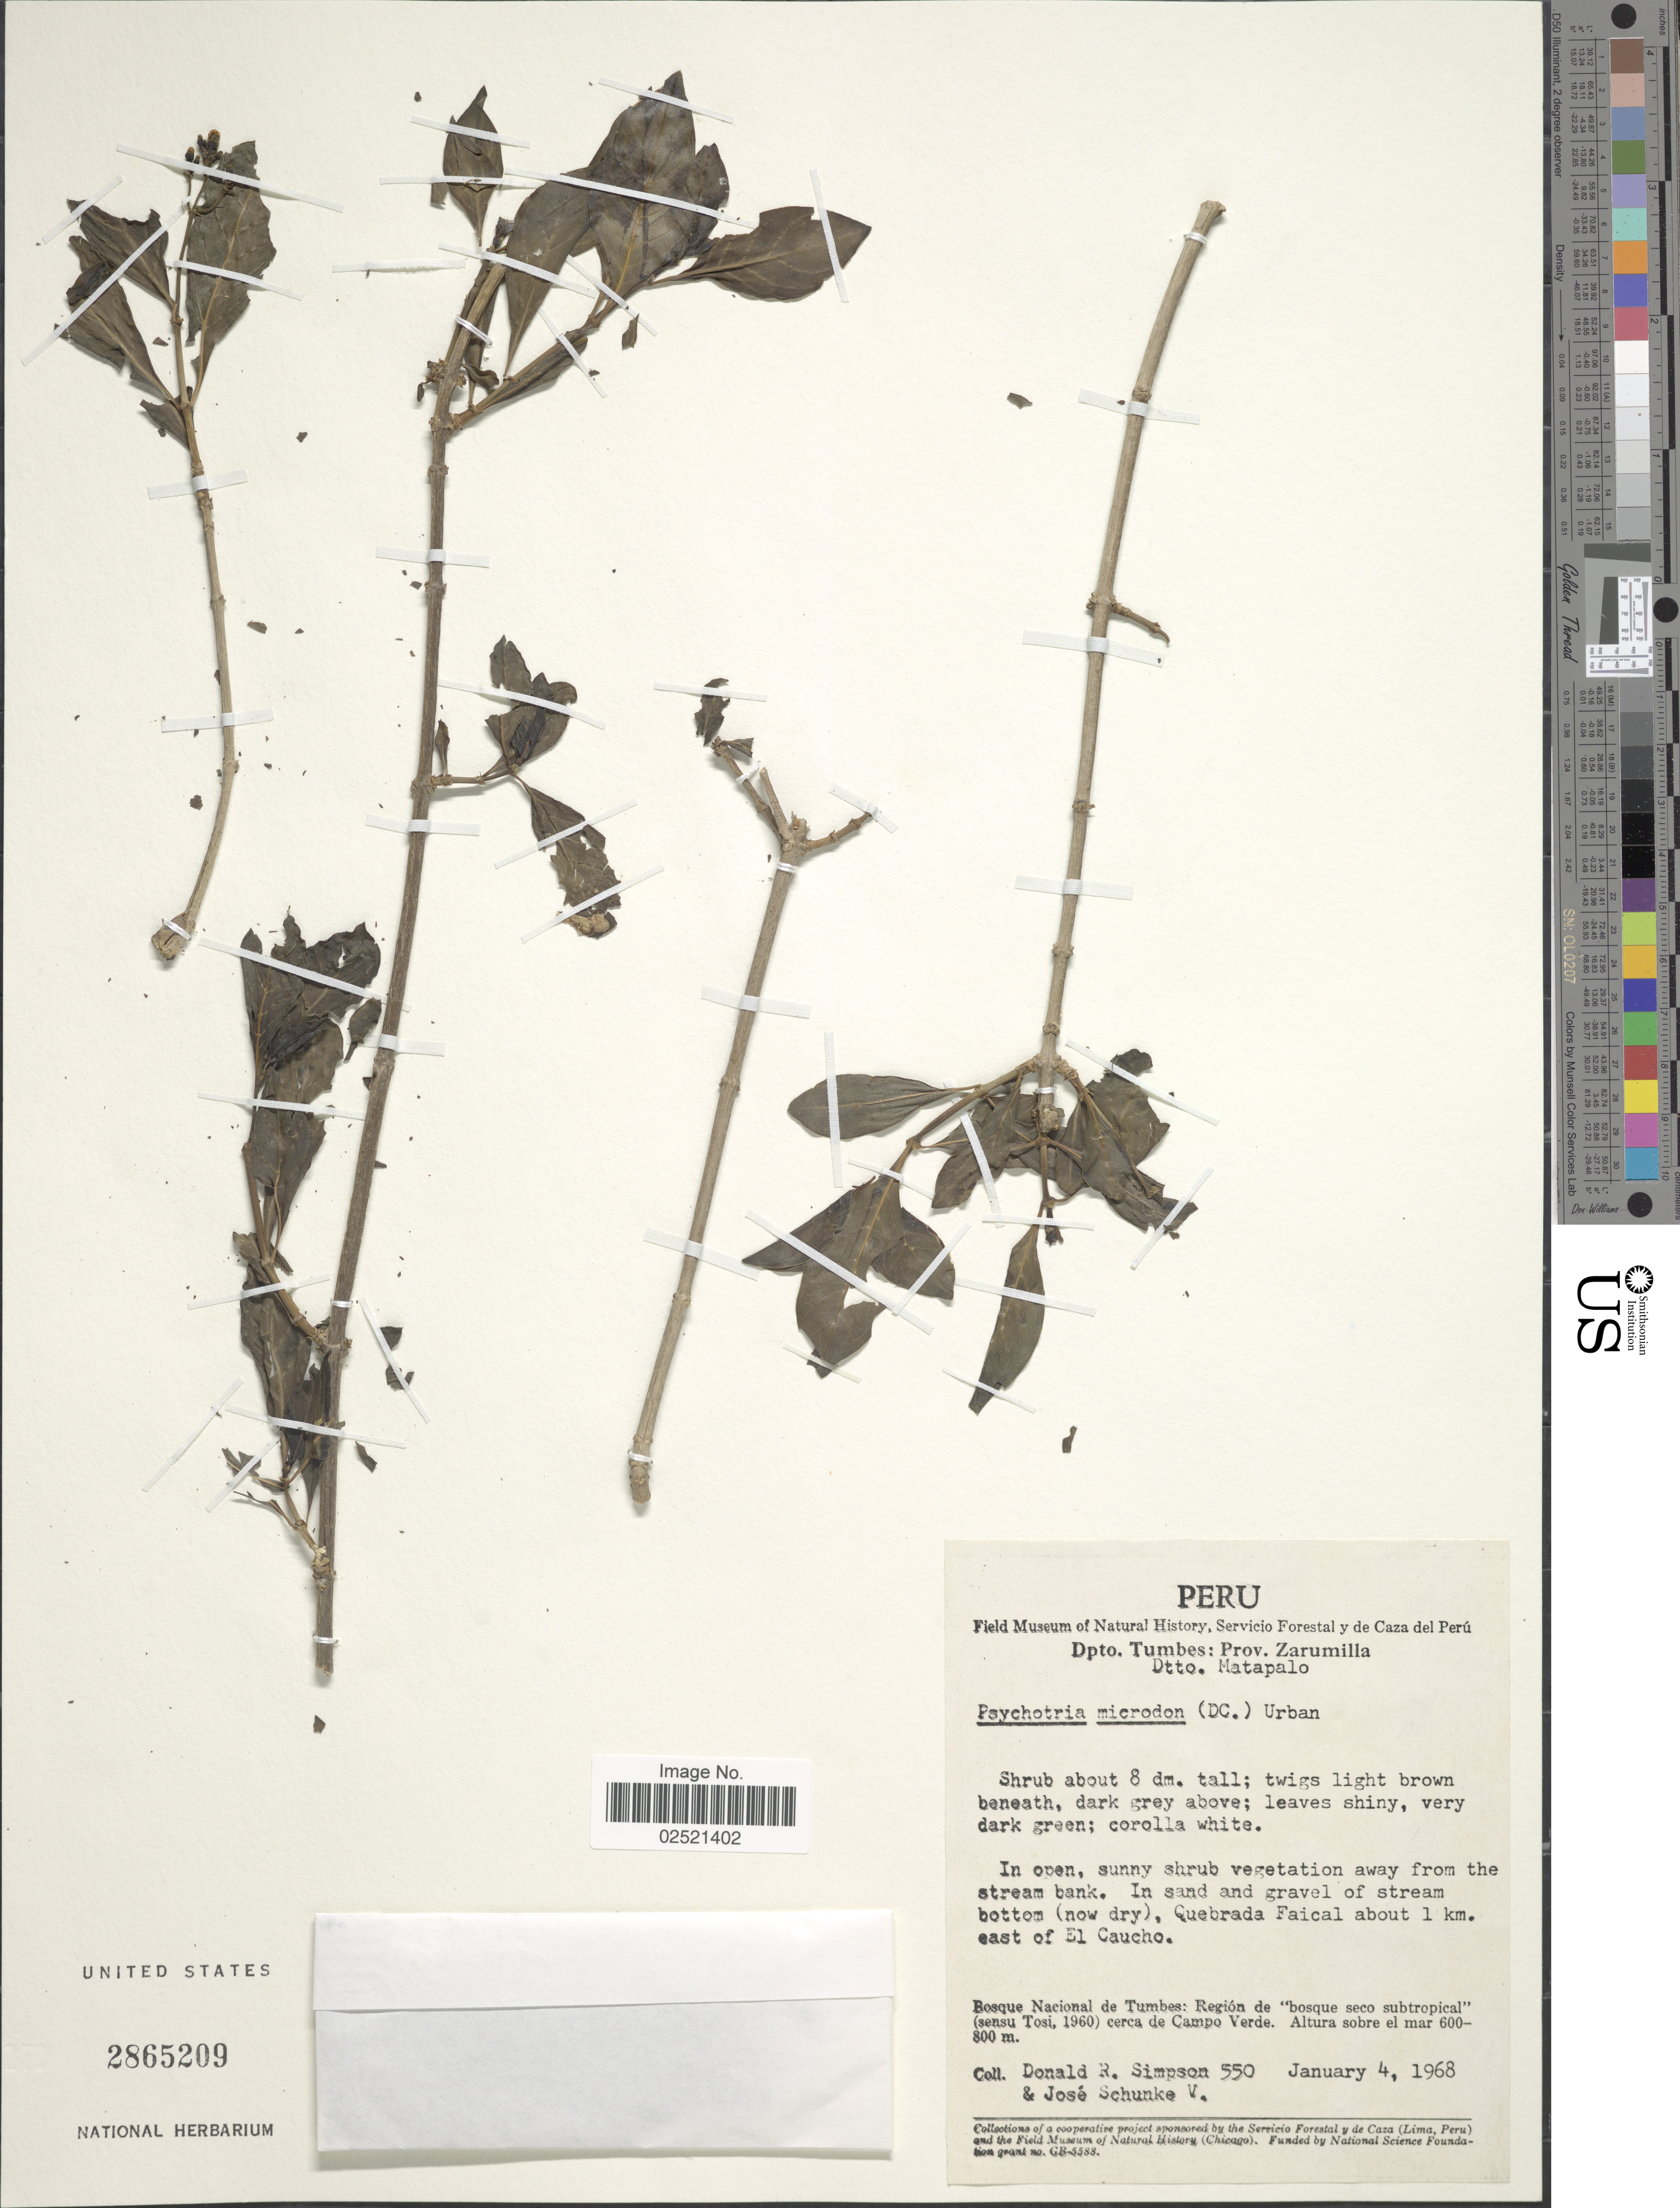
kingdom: Plantae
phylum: Tracheophyta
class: Magnoliopsida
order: Gentianales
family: Rubiaceae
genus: Psychotria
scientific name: Psychotria microdon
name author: (DC.) Urb.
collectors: D. R. Simpson & J. Schunke Vigo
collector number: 550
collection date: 1968-01-04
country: Peru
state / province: Tumbes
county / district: Zarumilla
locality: Prov. Zarumilla, Dtto. Matapalo, in open, sunny shrub vegetation away from the stream bank, in sand and gravel of stream bottom (now dry), Quebrada Faical about 1 km. east of El Caucho, Bosque Nacional de Tumbes: Region de "bosque seco subtropical "(sensu Tosi, 1960) cerca de Campo Verde.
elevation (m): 600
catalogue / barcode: US 2865209